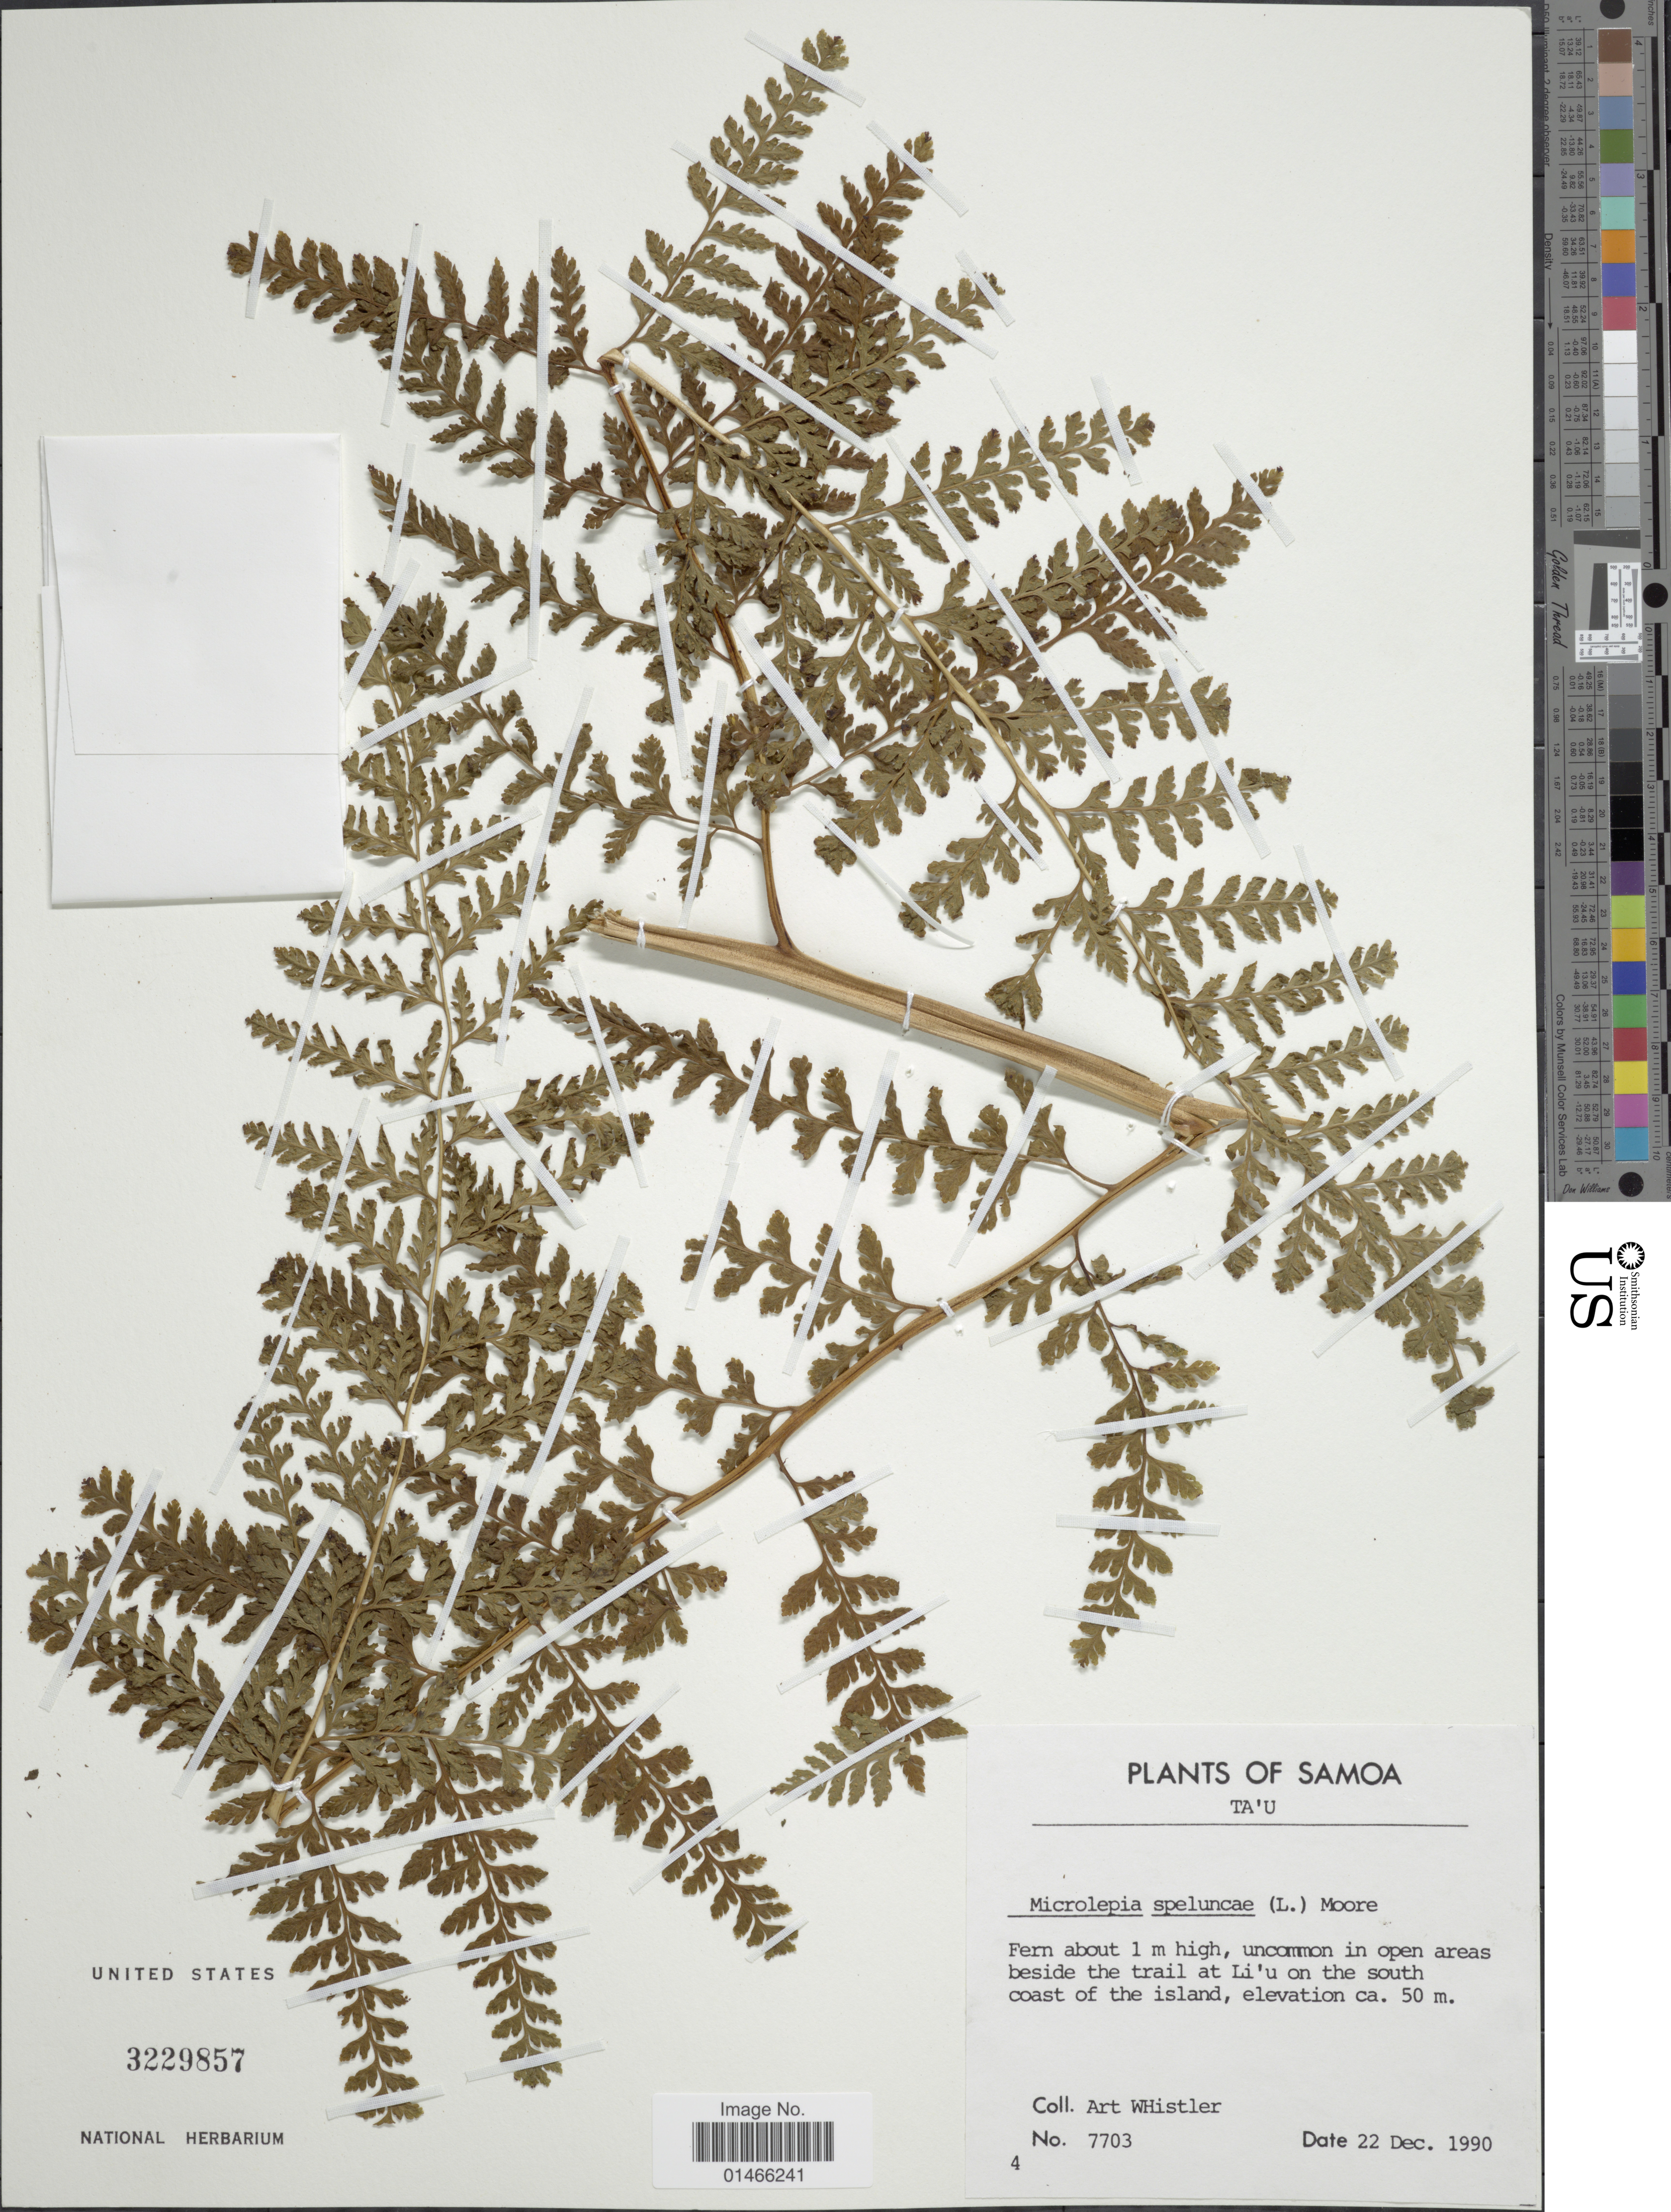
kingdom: Plantae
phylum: Tracheophyta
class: Polypodiopsida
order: Polypodiales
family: Dennstaedtiaceae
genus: Microlepia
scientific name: Microlepia speluncae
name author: (L.) T. Moore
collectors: A. Whistler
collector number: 7703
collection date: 1990-12-22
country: American Samoa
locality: Samoa. Ta'u. Uncommon in open areas beside the trail at Li'u on the south coast of the island.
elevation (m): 50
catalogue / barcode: US 3229857